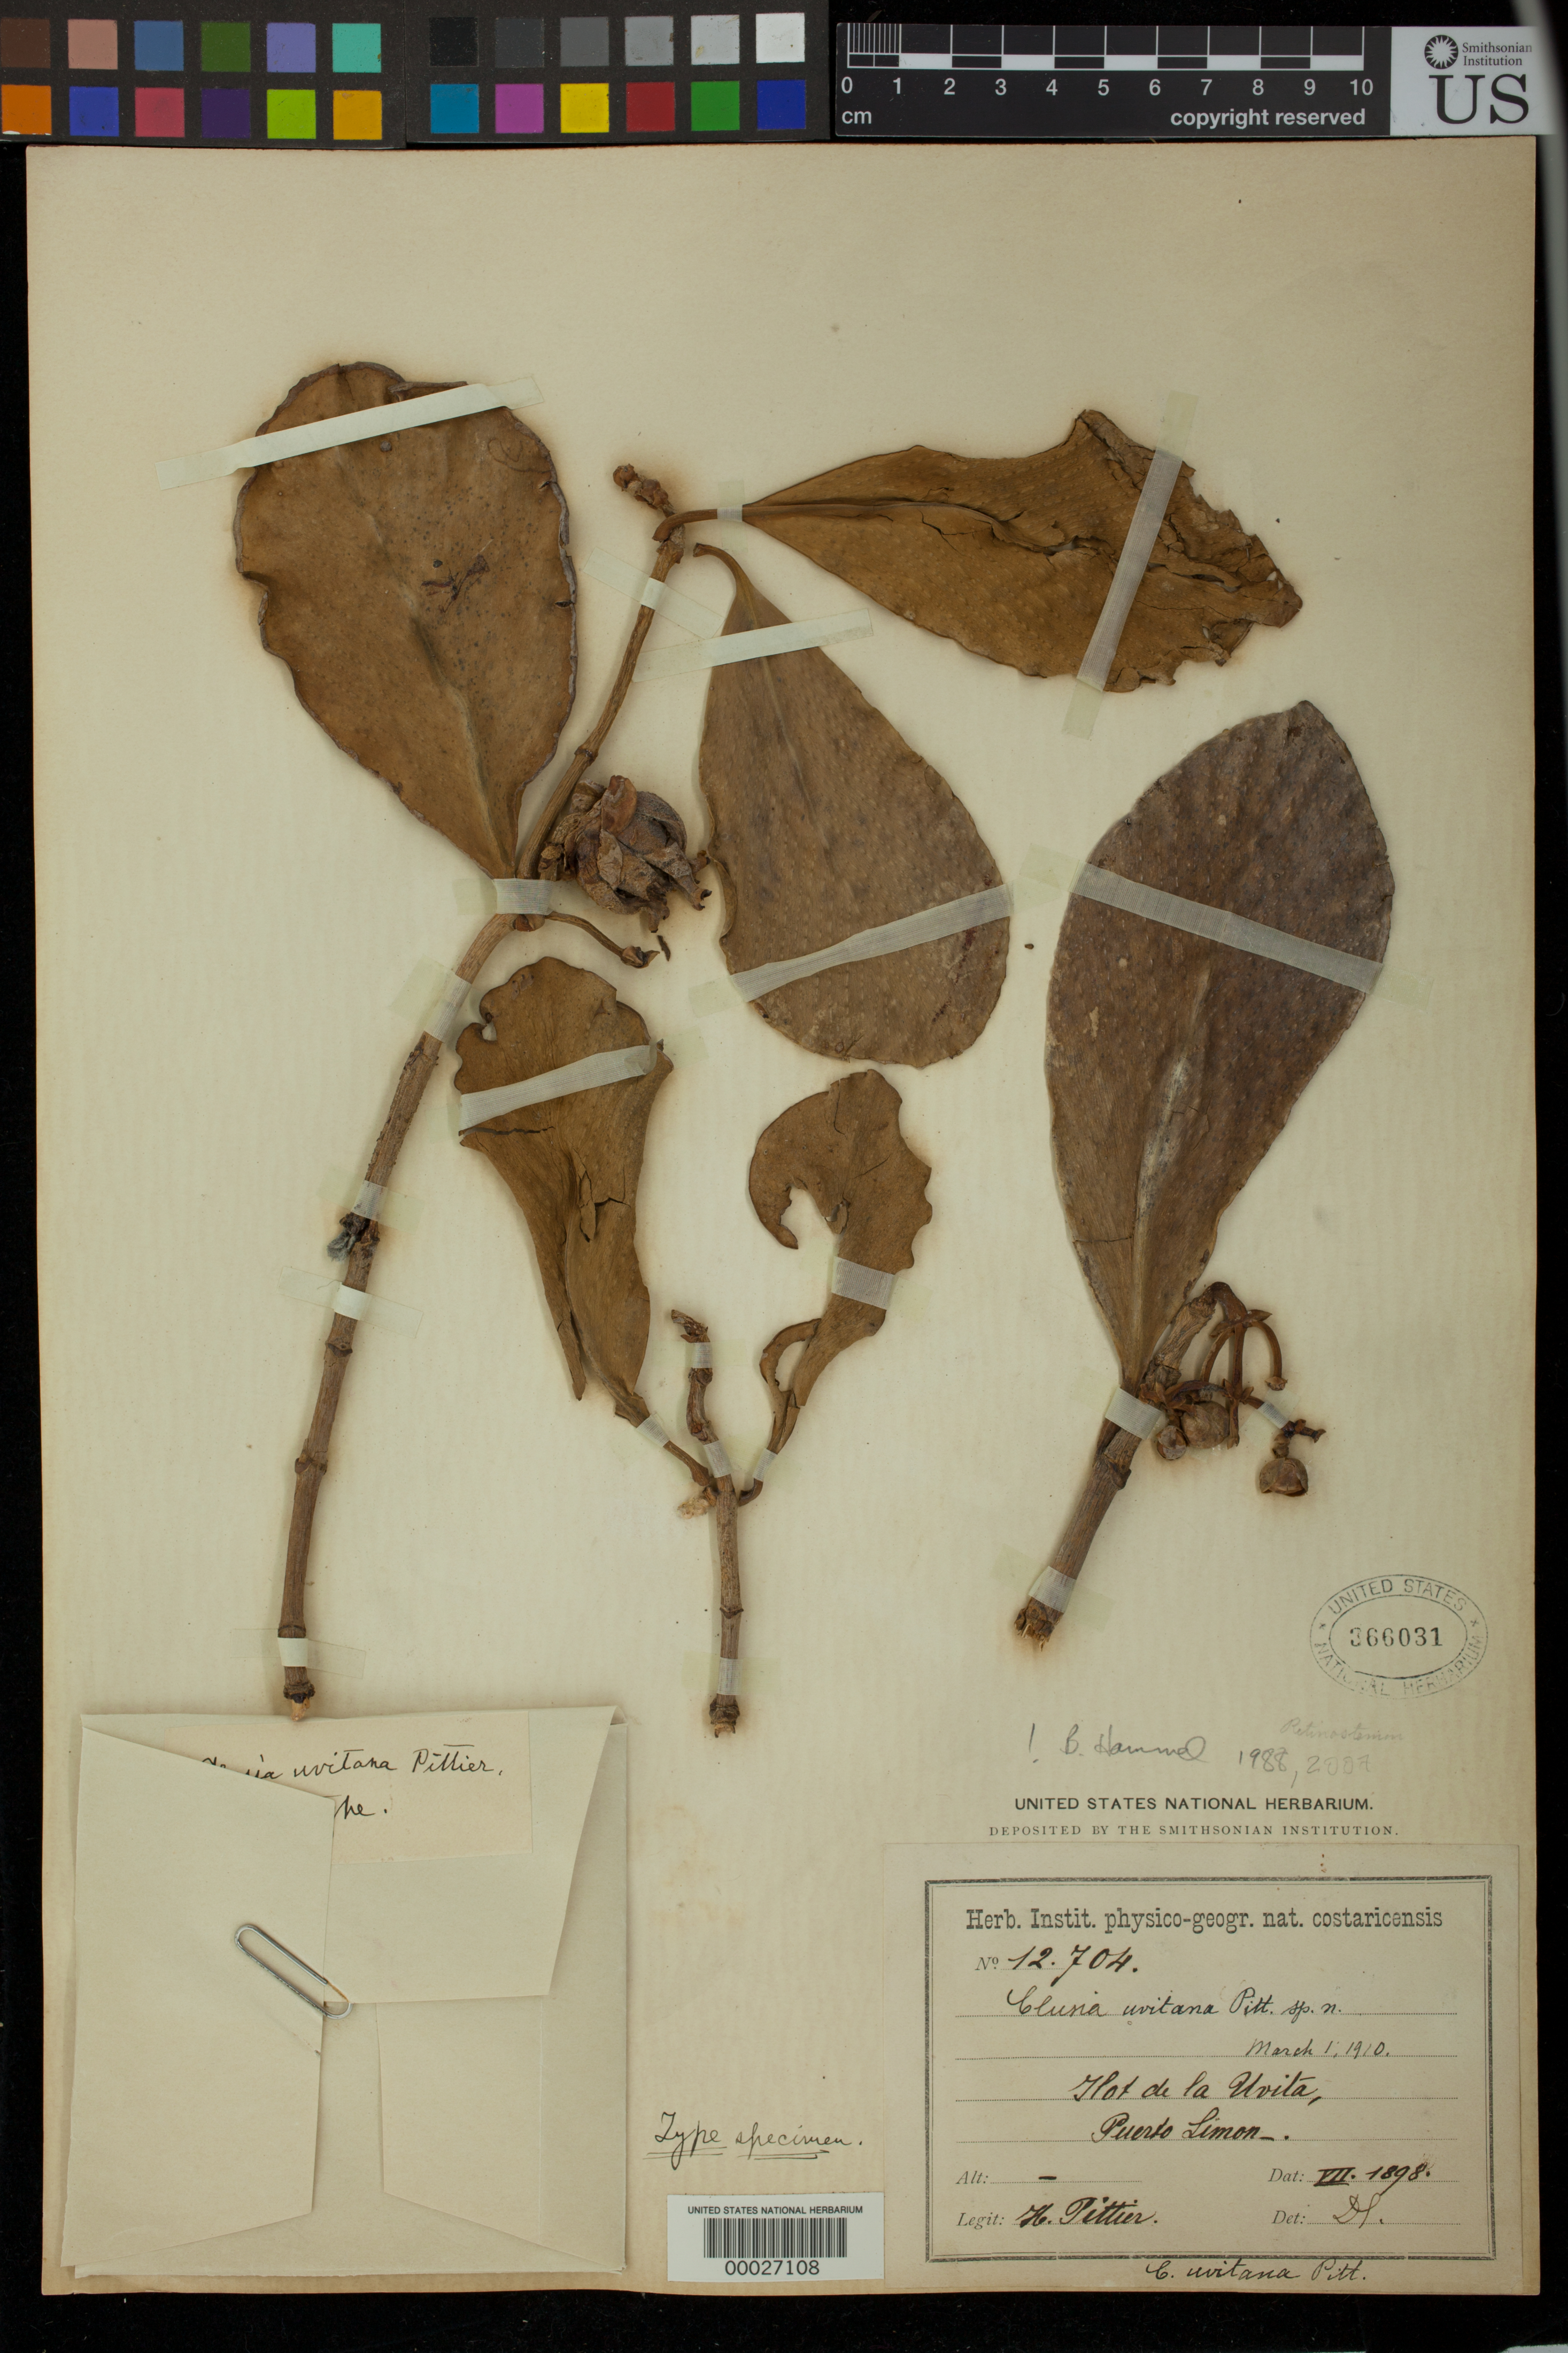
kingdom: Plantae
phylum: Tracheophyta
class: Magnoliopsida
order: Malpighiales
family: Clusiaceae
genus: Clusia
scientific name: Clusia uvitana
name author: Pittier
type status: Holotype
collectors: H. F. Pittier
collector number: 12704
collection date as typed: Jul 1898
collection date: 1898-07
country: Costa Rica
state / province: Limón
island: Uvita Island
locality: Island near Port Limon.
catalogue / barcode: US 366031